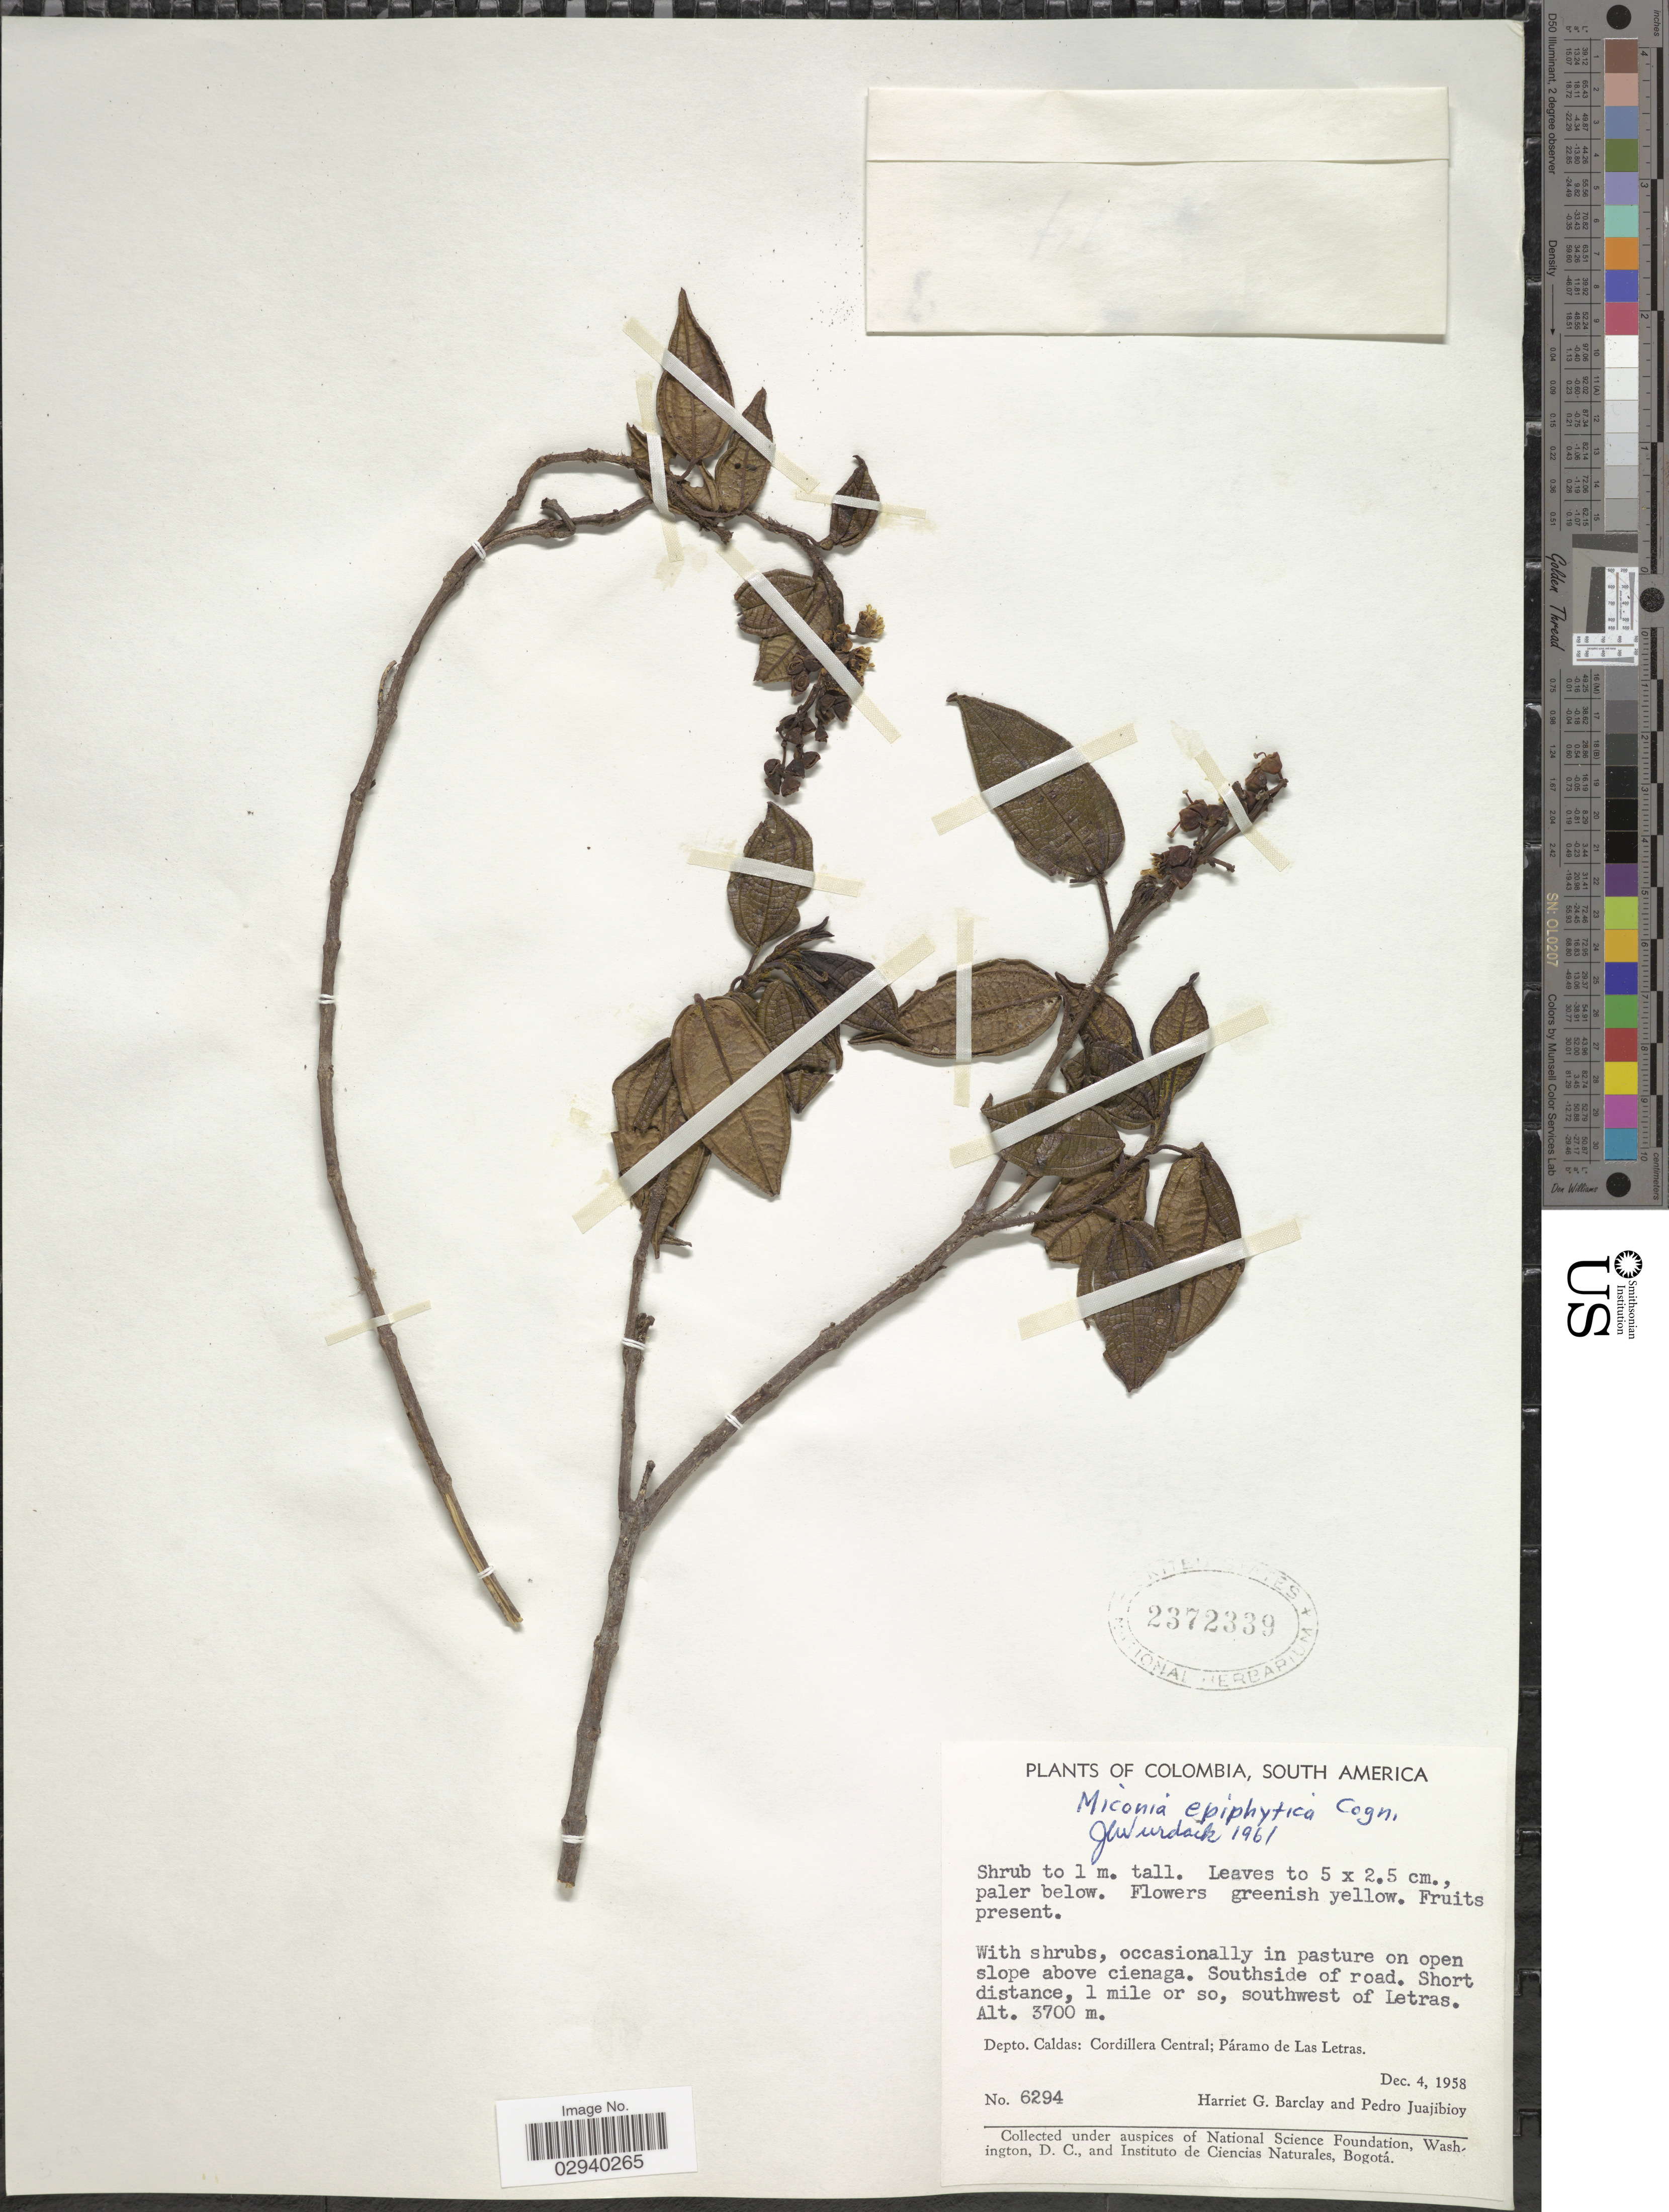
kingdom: Plantae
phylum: Tracheophyta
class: Magnoliopsida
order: Myrtales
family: Melastomataceae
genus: Miconia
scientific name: Miconia latifolia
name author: (D. Don) Naudin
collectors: H. G. Barclay & P. Juajibioy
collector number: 6294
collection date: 1958-12-04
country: Colombia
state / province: Caldas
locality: Short distance, 1 mile or so, southwest of Letras. Depto. Caldas: Cordillera Central; Páramo de Las Letras.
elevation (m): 3700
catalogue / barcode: US 2372339